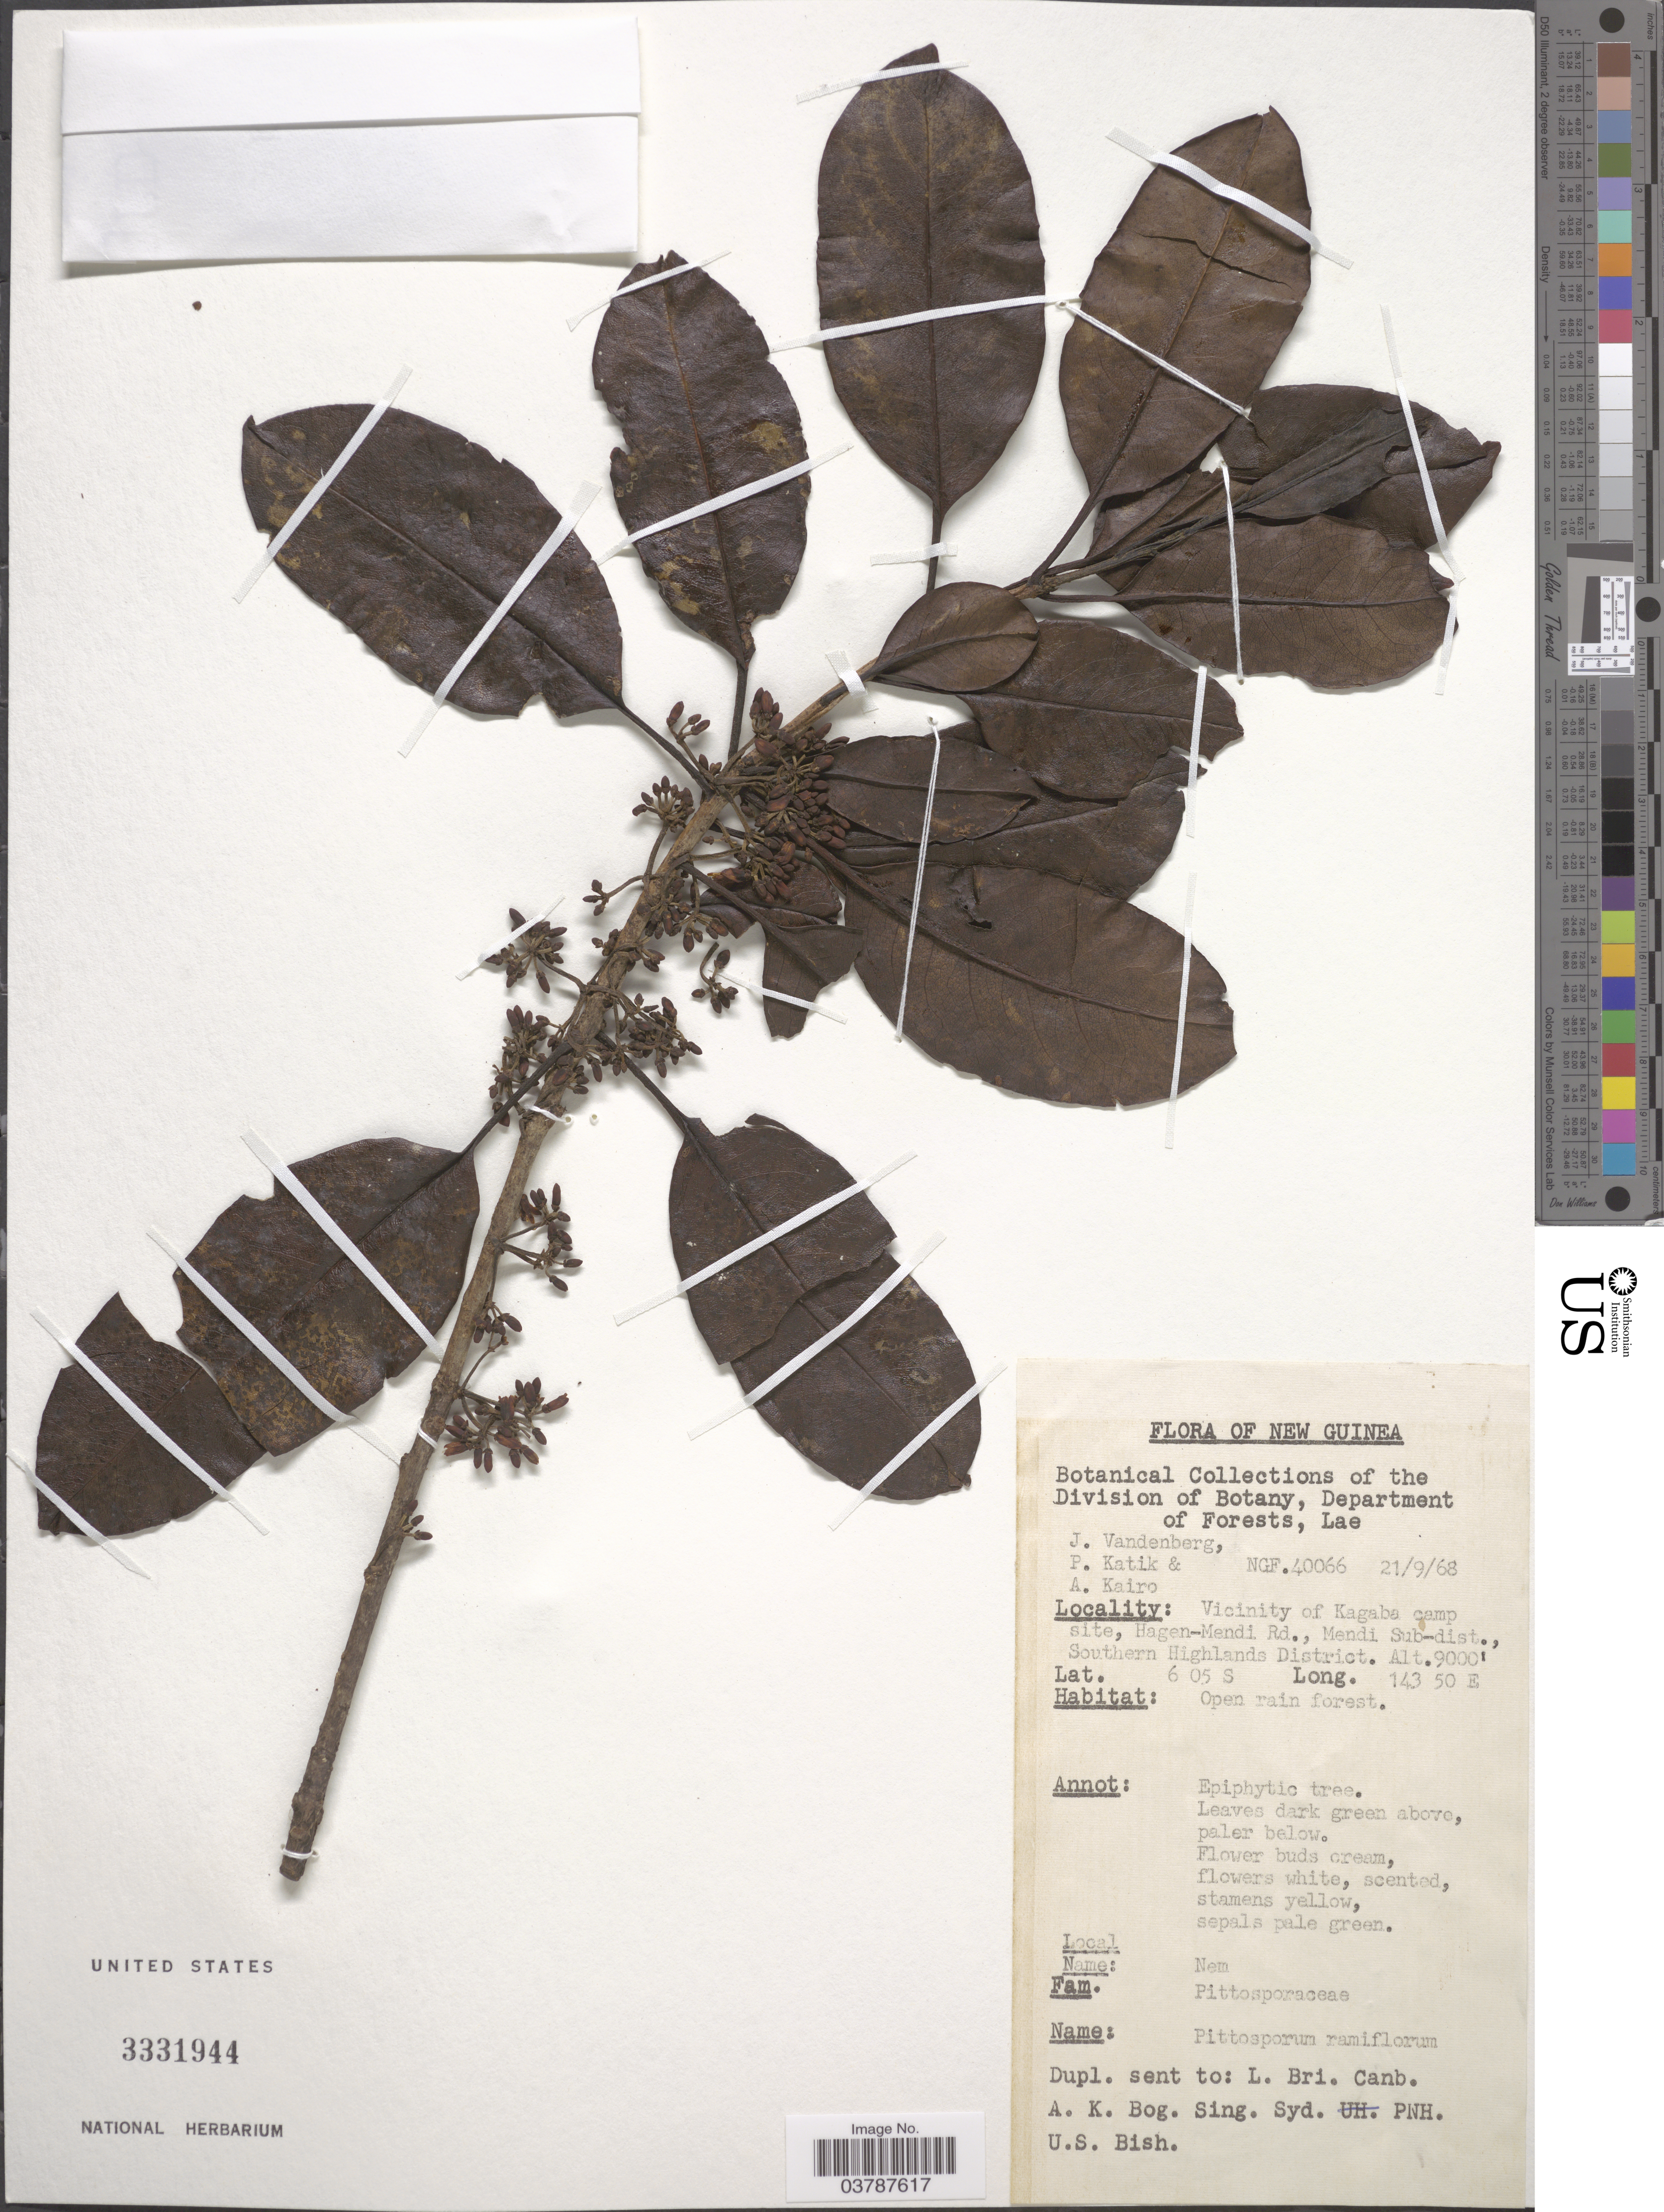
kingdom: Plantae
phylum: Tracheophyta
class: Magnoliopsida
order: Apiales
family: Pittosporaceae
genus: Pittosporum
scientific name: Pittosporum ramiflorum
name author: (Zoll. & Mor.) Zoll.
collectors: J. Vandenberg, P. Katik & A. Kairo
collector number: NGF40066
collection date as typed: Transcribed d/m/y: 21/9/68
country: Papua New Guinea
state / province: Southern Highlands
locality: New Guinea. Vicinity of Kagaba camp site, Hagen-Mendi Rd., Mendi Sub-dist., Southern Highlands District.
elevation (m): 2743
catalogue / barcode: US 3331944